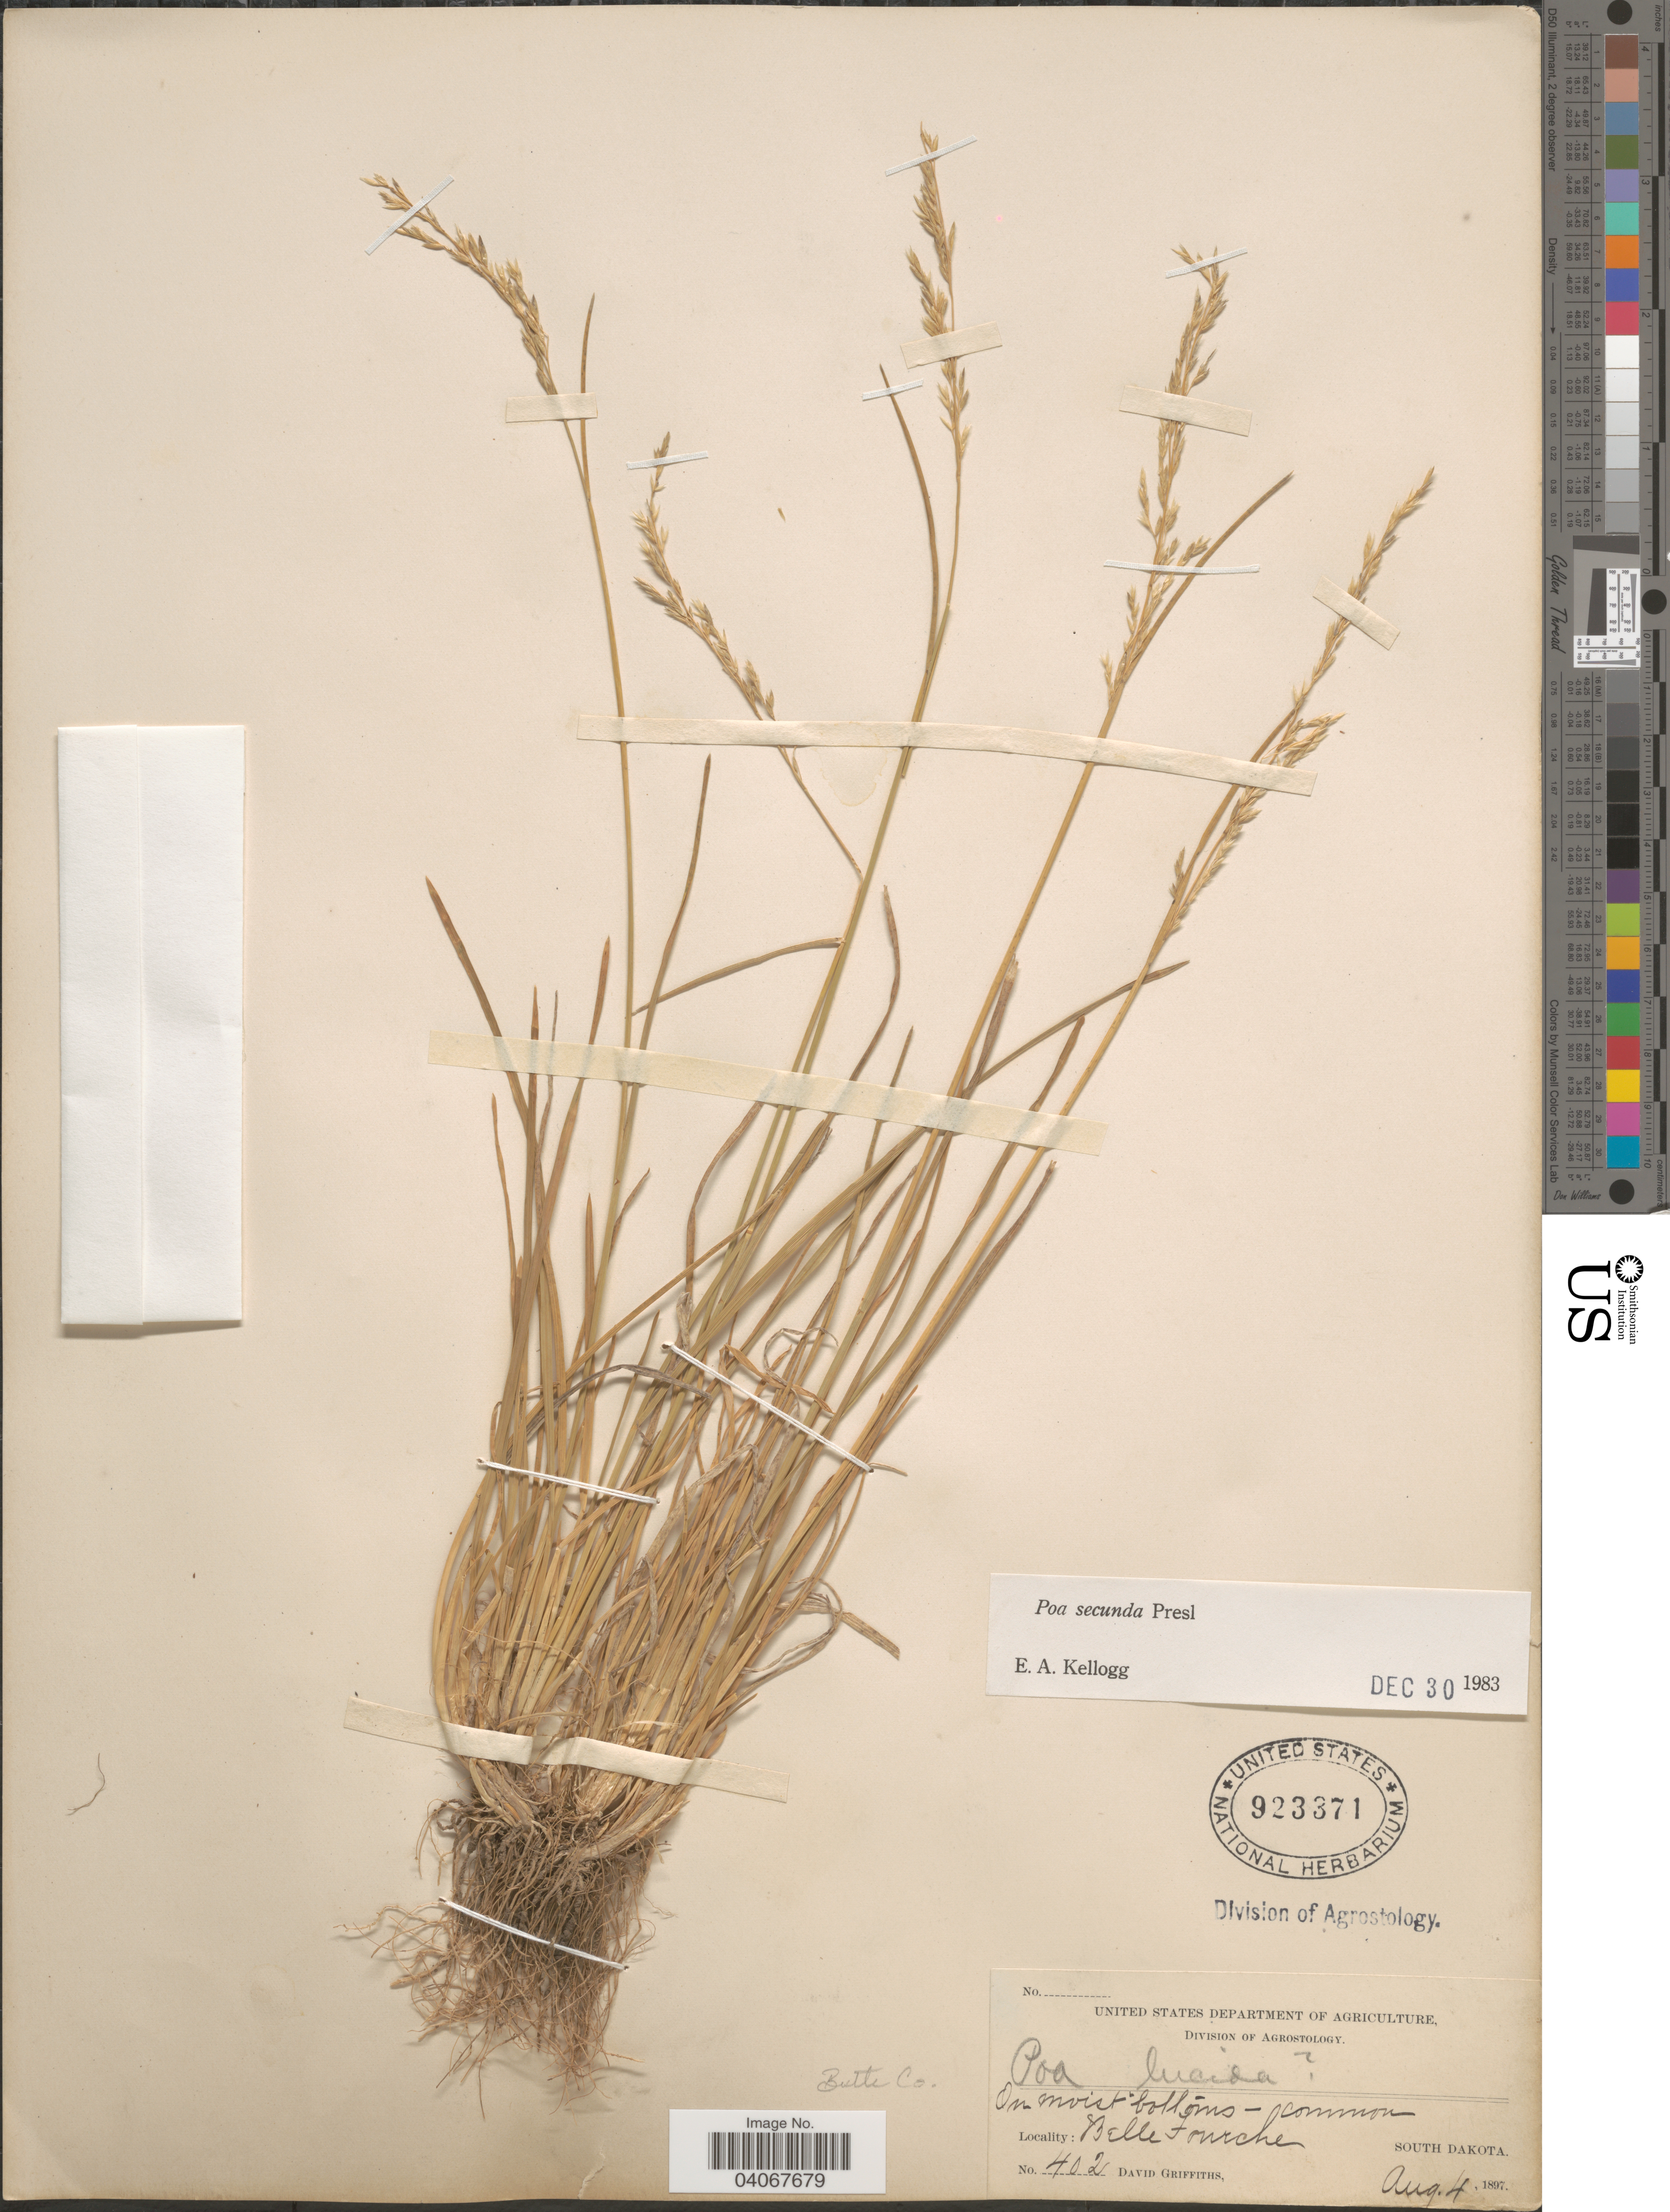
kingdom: Plantae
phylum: Tracheophyta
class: Liliopsida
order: Poales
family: Poaceae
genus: Poa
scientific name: Poa secunda subsp. secunda var. secunda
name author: J. Presl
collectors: D. Griffiths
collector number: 402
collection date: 1897-08-04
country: United States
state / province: South Dakota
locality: Butte Co. On moist bottoms-common Belle Fourche.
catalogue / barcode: US 923371